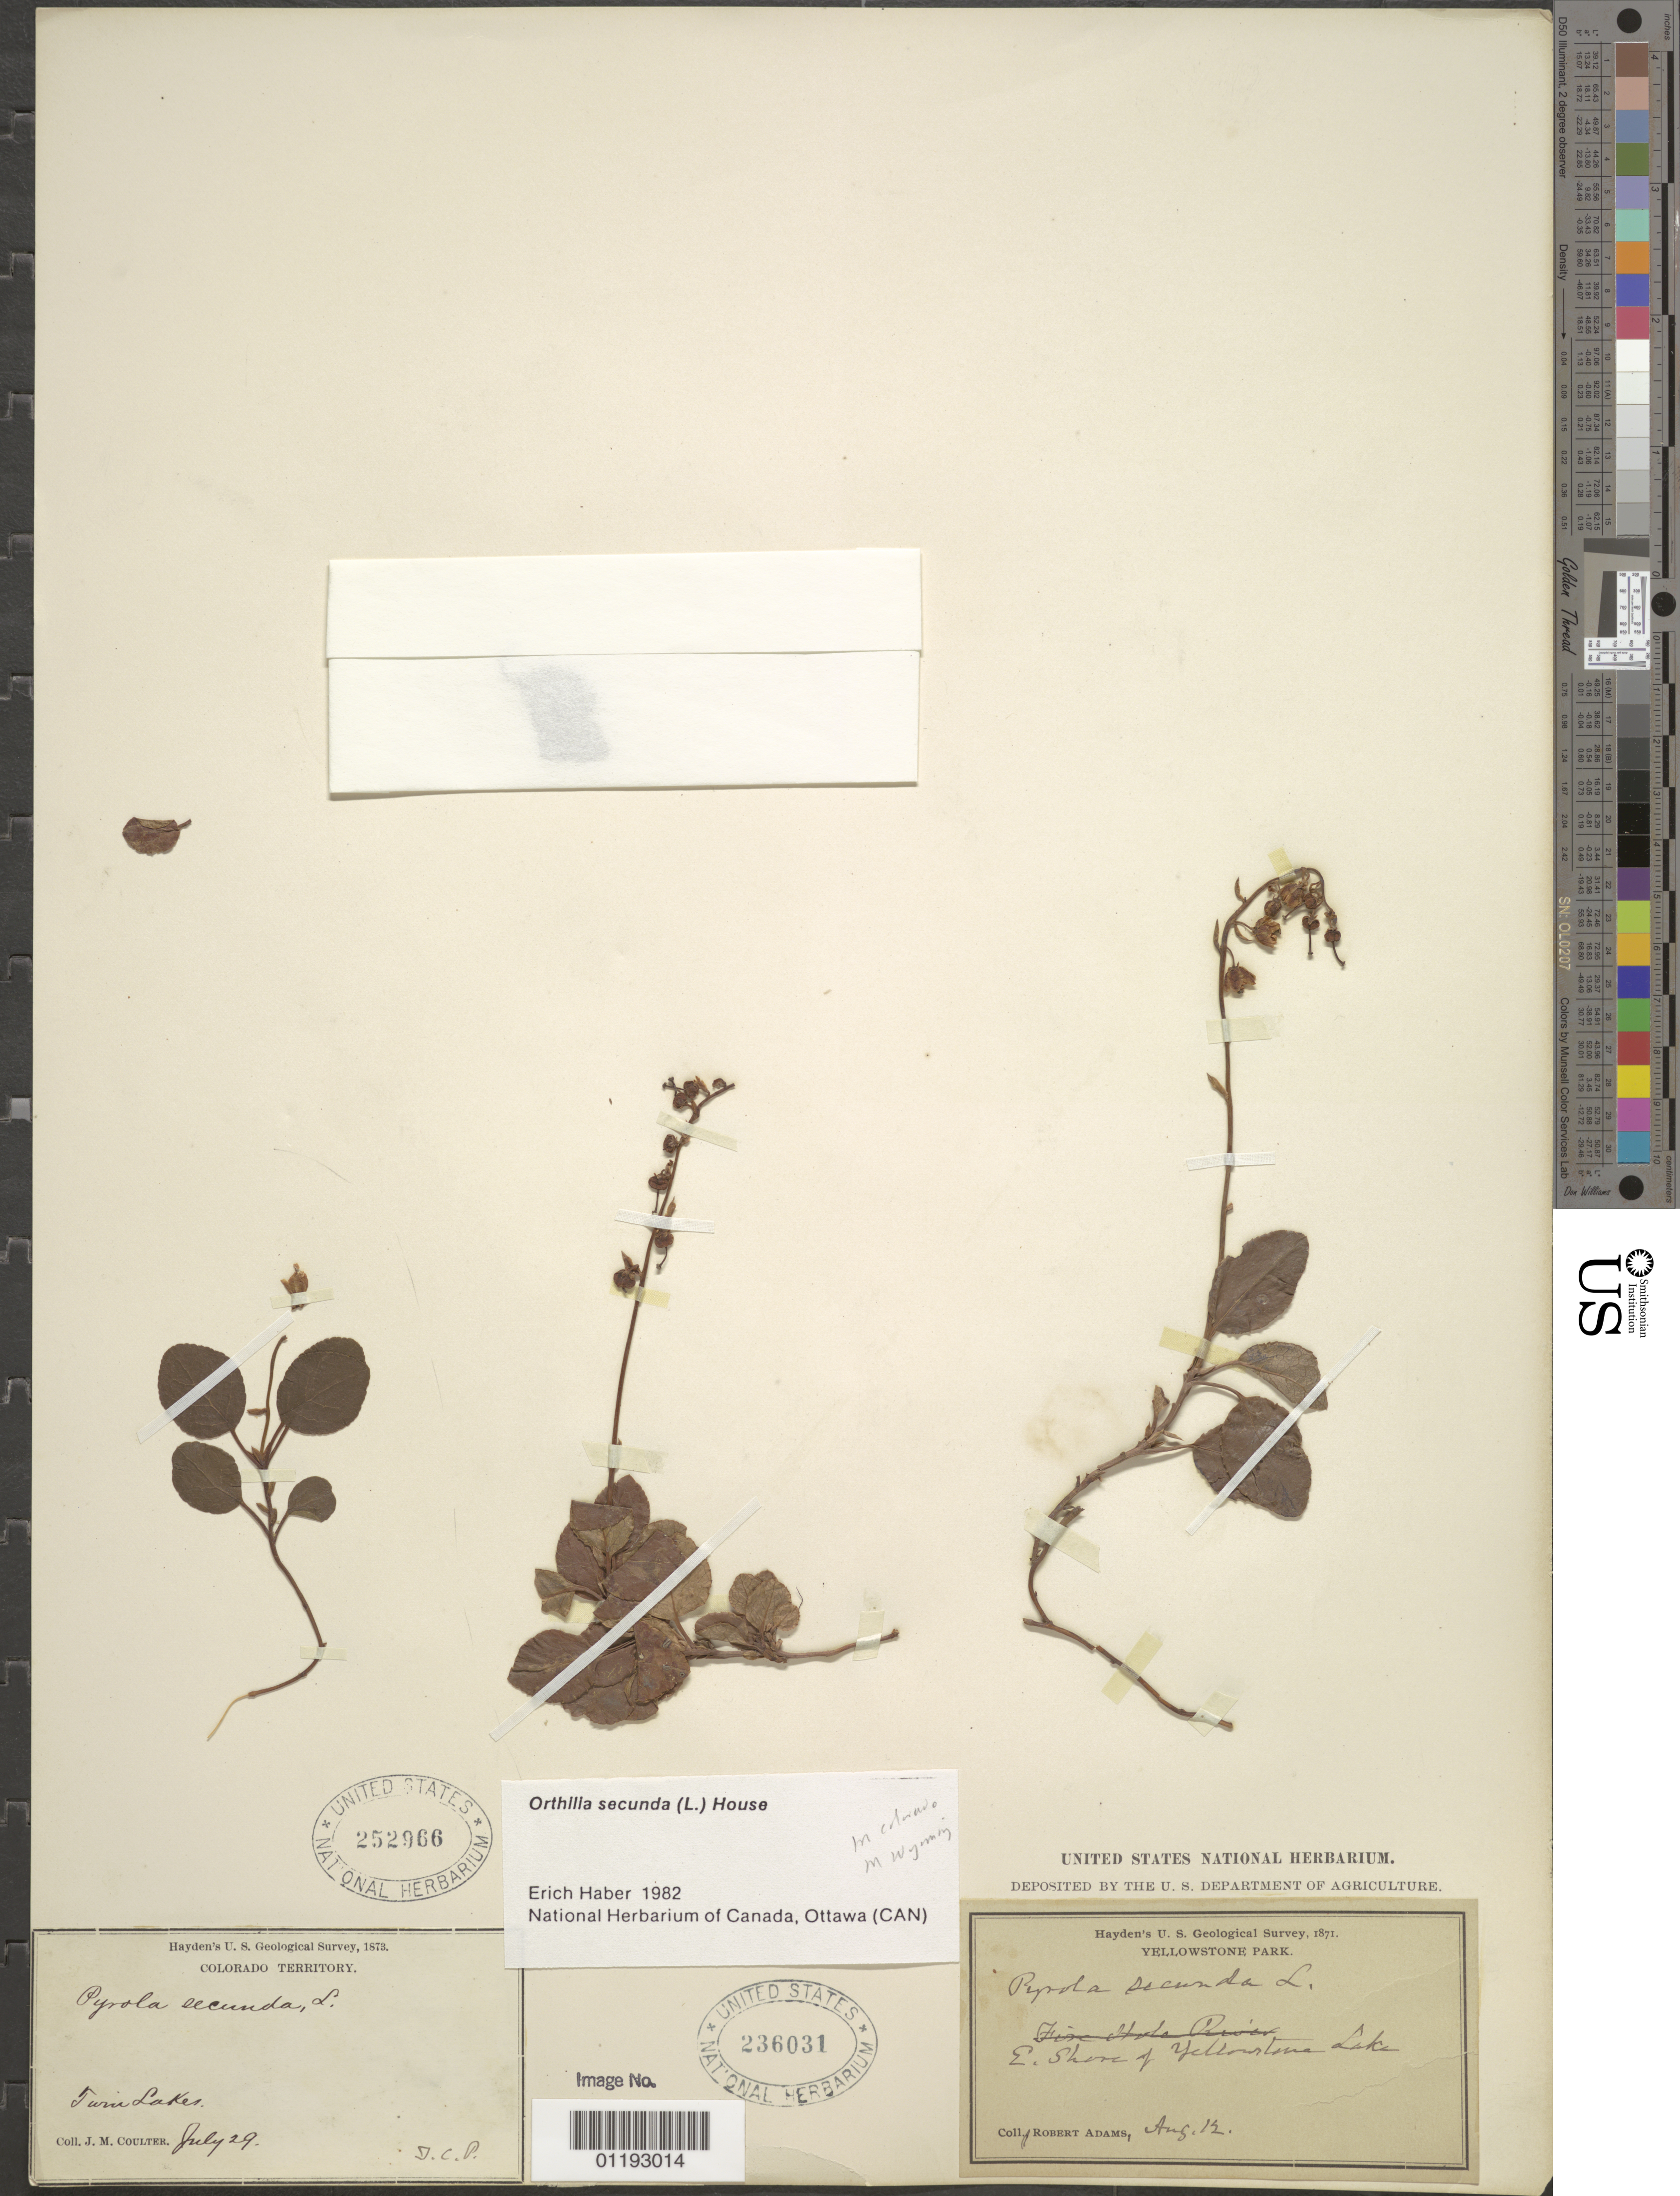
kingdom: Plantae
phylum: Tracheophyta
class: Magnoliopsida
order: Ericales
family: Ericaceae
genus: Orthilia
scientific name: Orthilia secunda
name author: (L.) House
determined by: Haber, E.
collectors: J. M. Coulter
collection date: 1873-07-29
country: United States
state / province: Colorado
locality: Twin Lakes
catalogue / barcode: US 252966-2